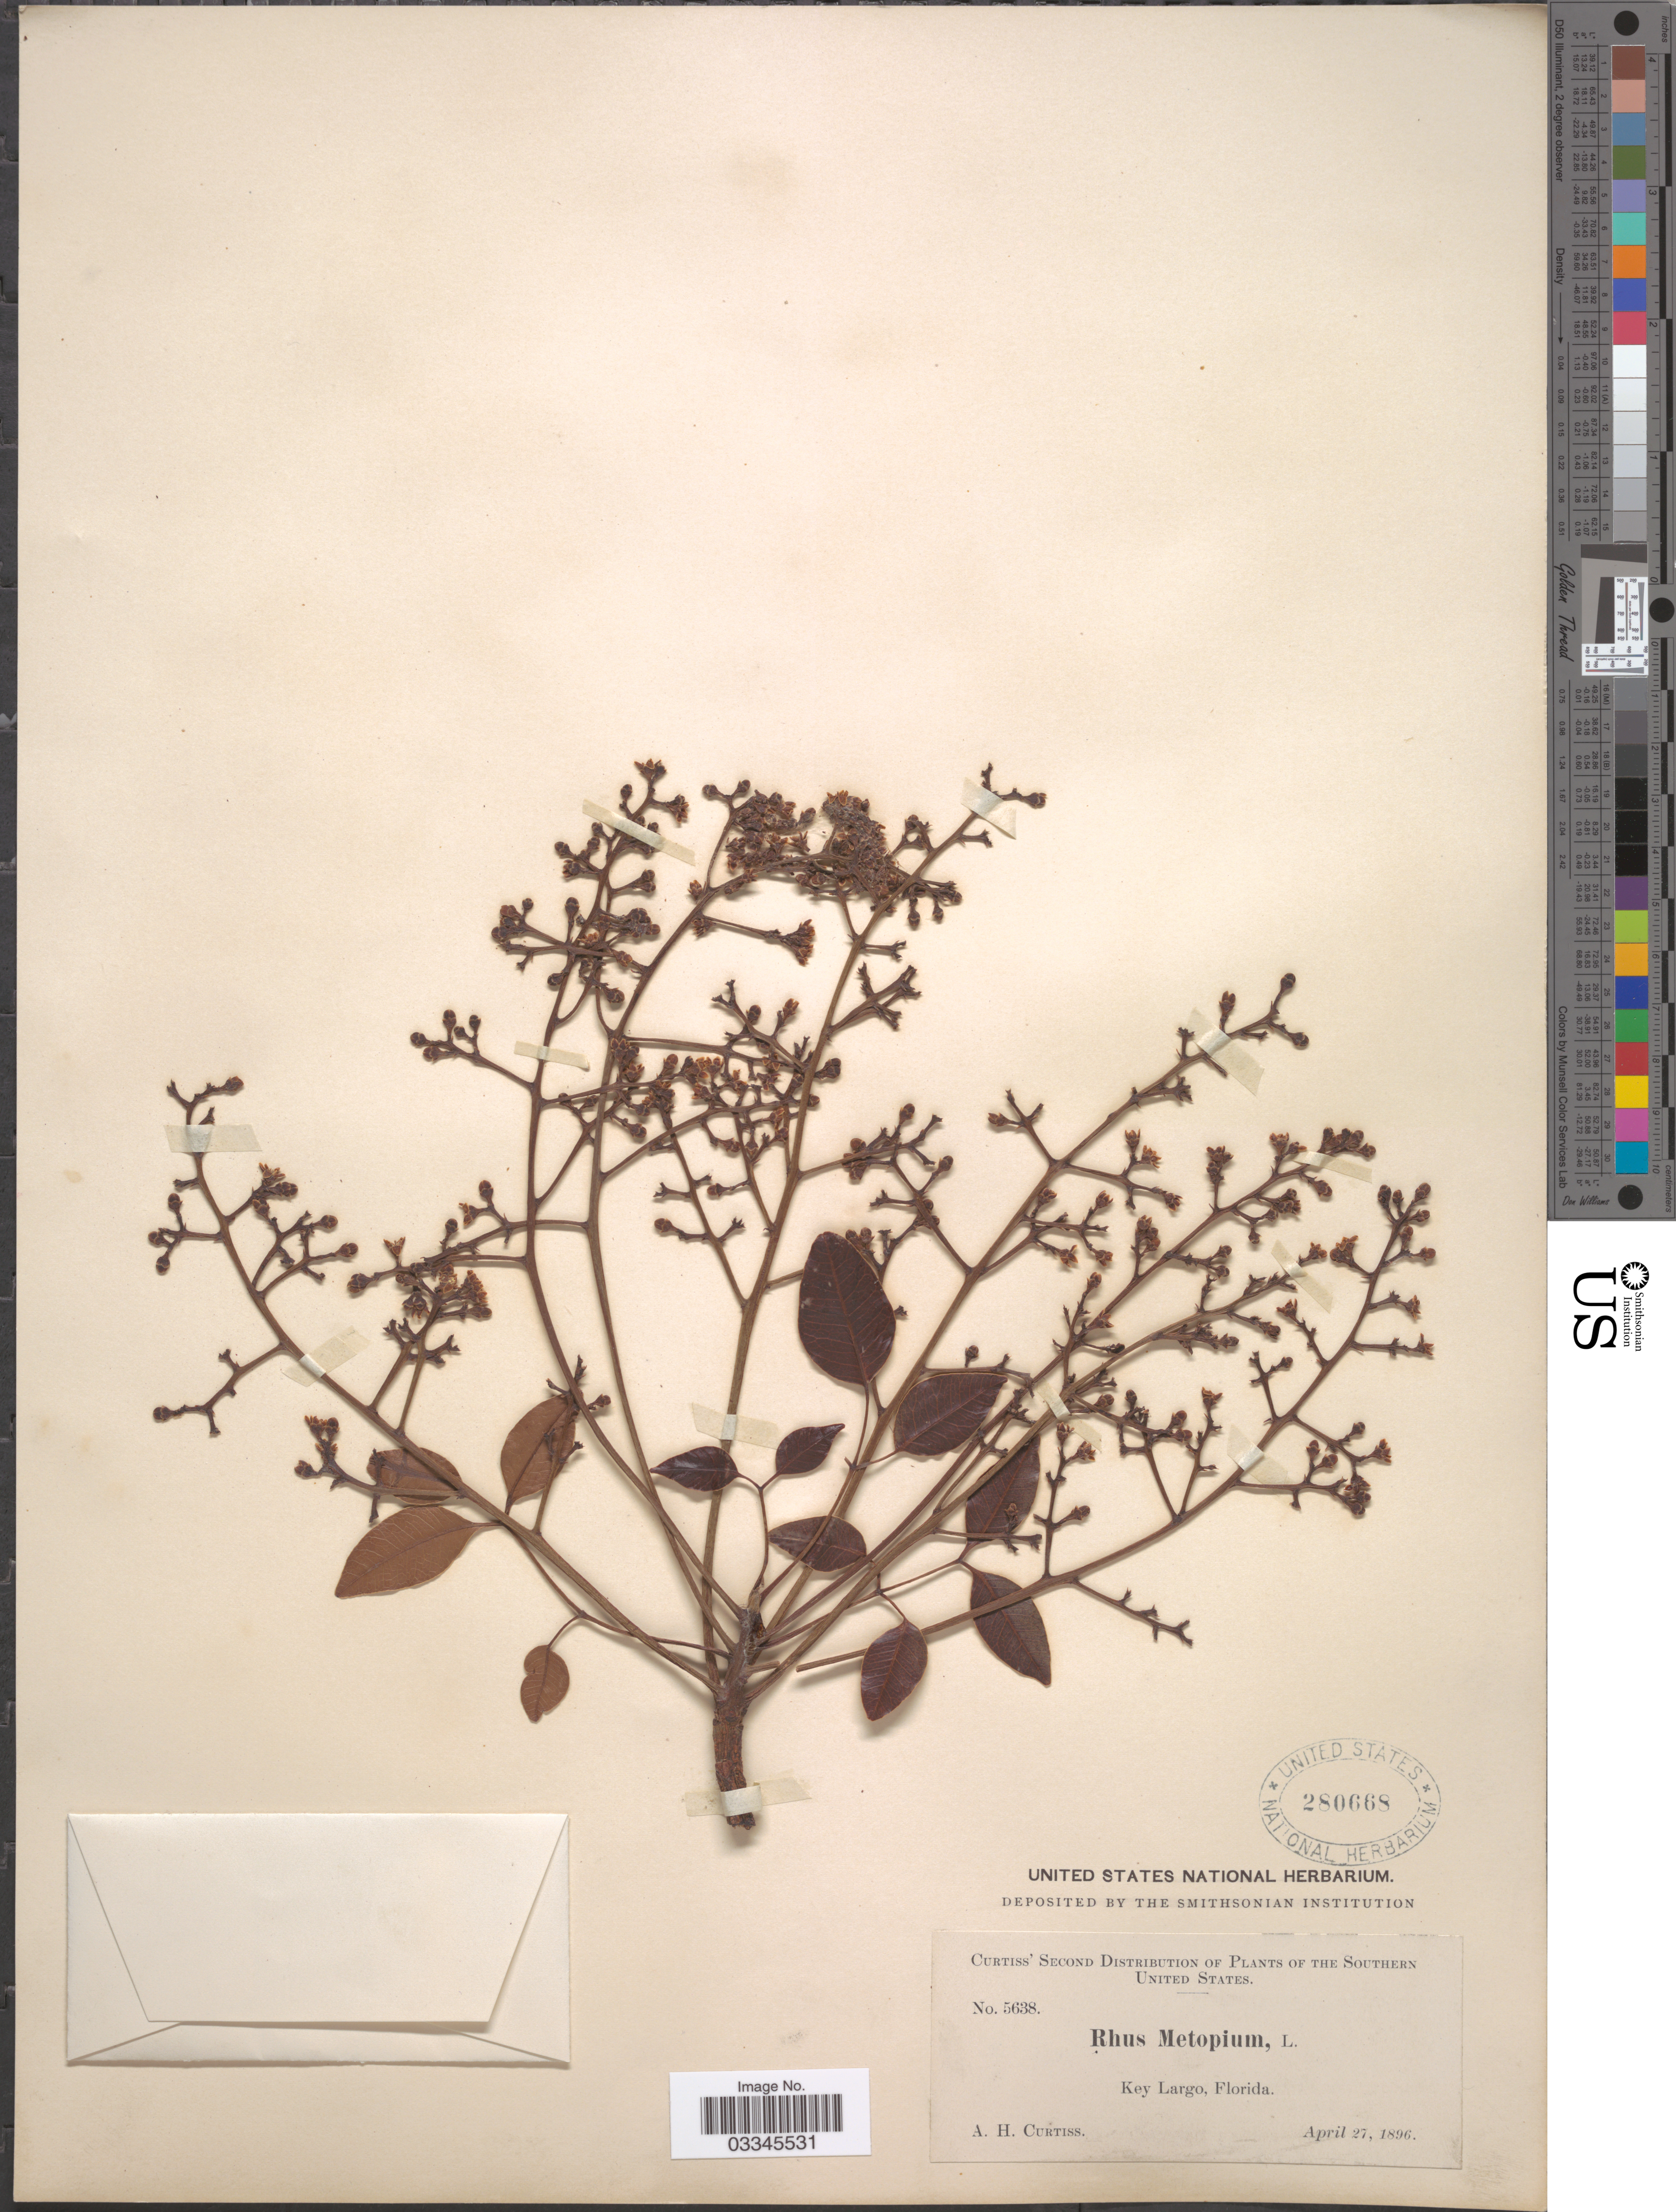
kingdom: Plantae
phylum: Tracheophyta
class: Magnoliopsida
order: Sapindales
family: Anacardiaceae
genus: Metopium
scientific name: Metopium toxiferum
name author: (L.) Krug & Urb.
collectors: A. H. Curtiss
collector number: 5638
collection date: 1896-04-27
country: United States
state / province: Florida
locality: Southern United States. Key Largo.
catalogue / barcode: US 280668